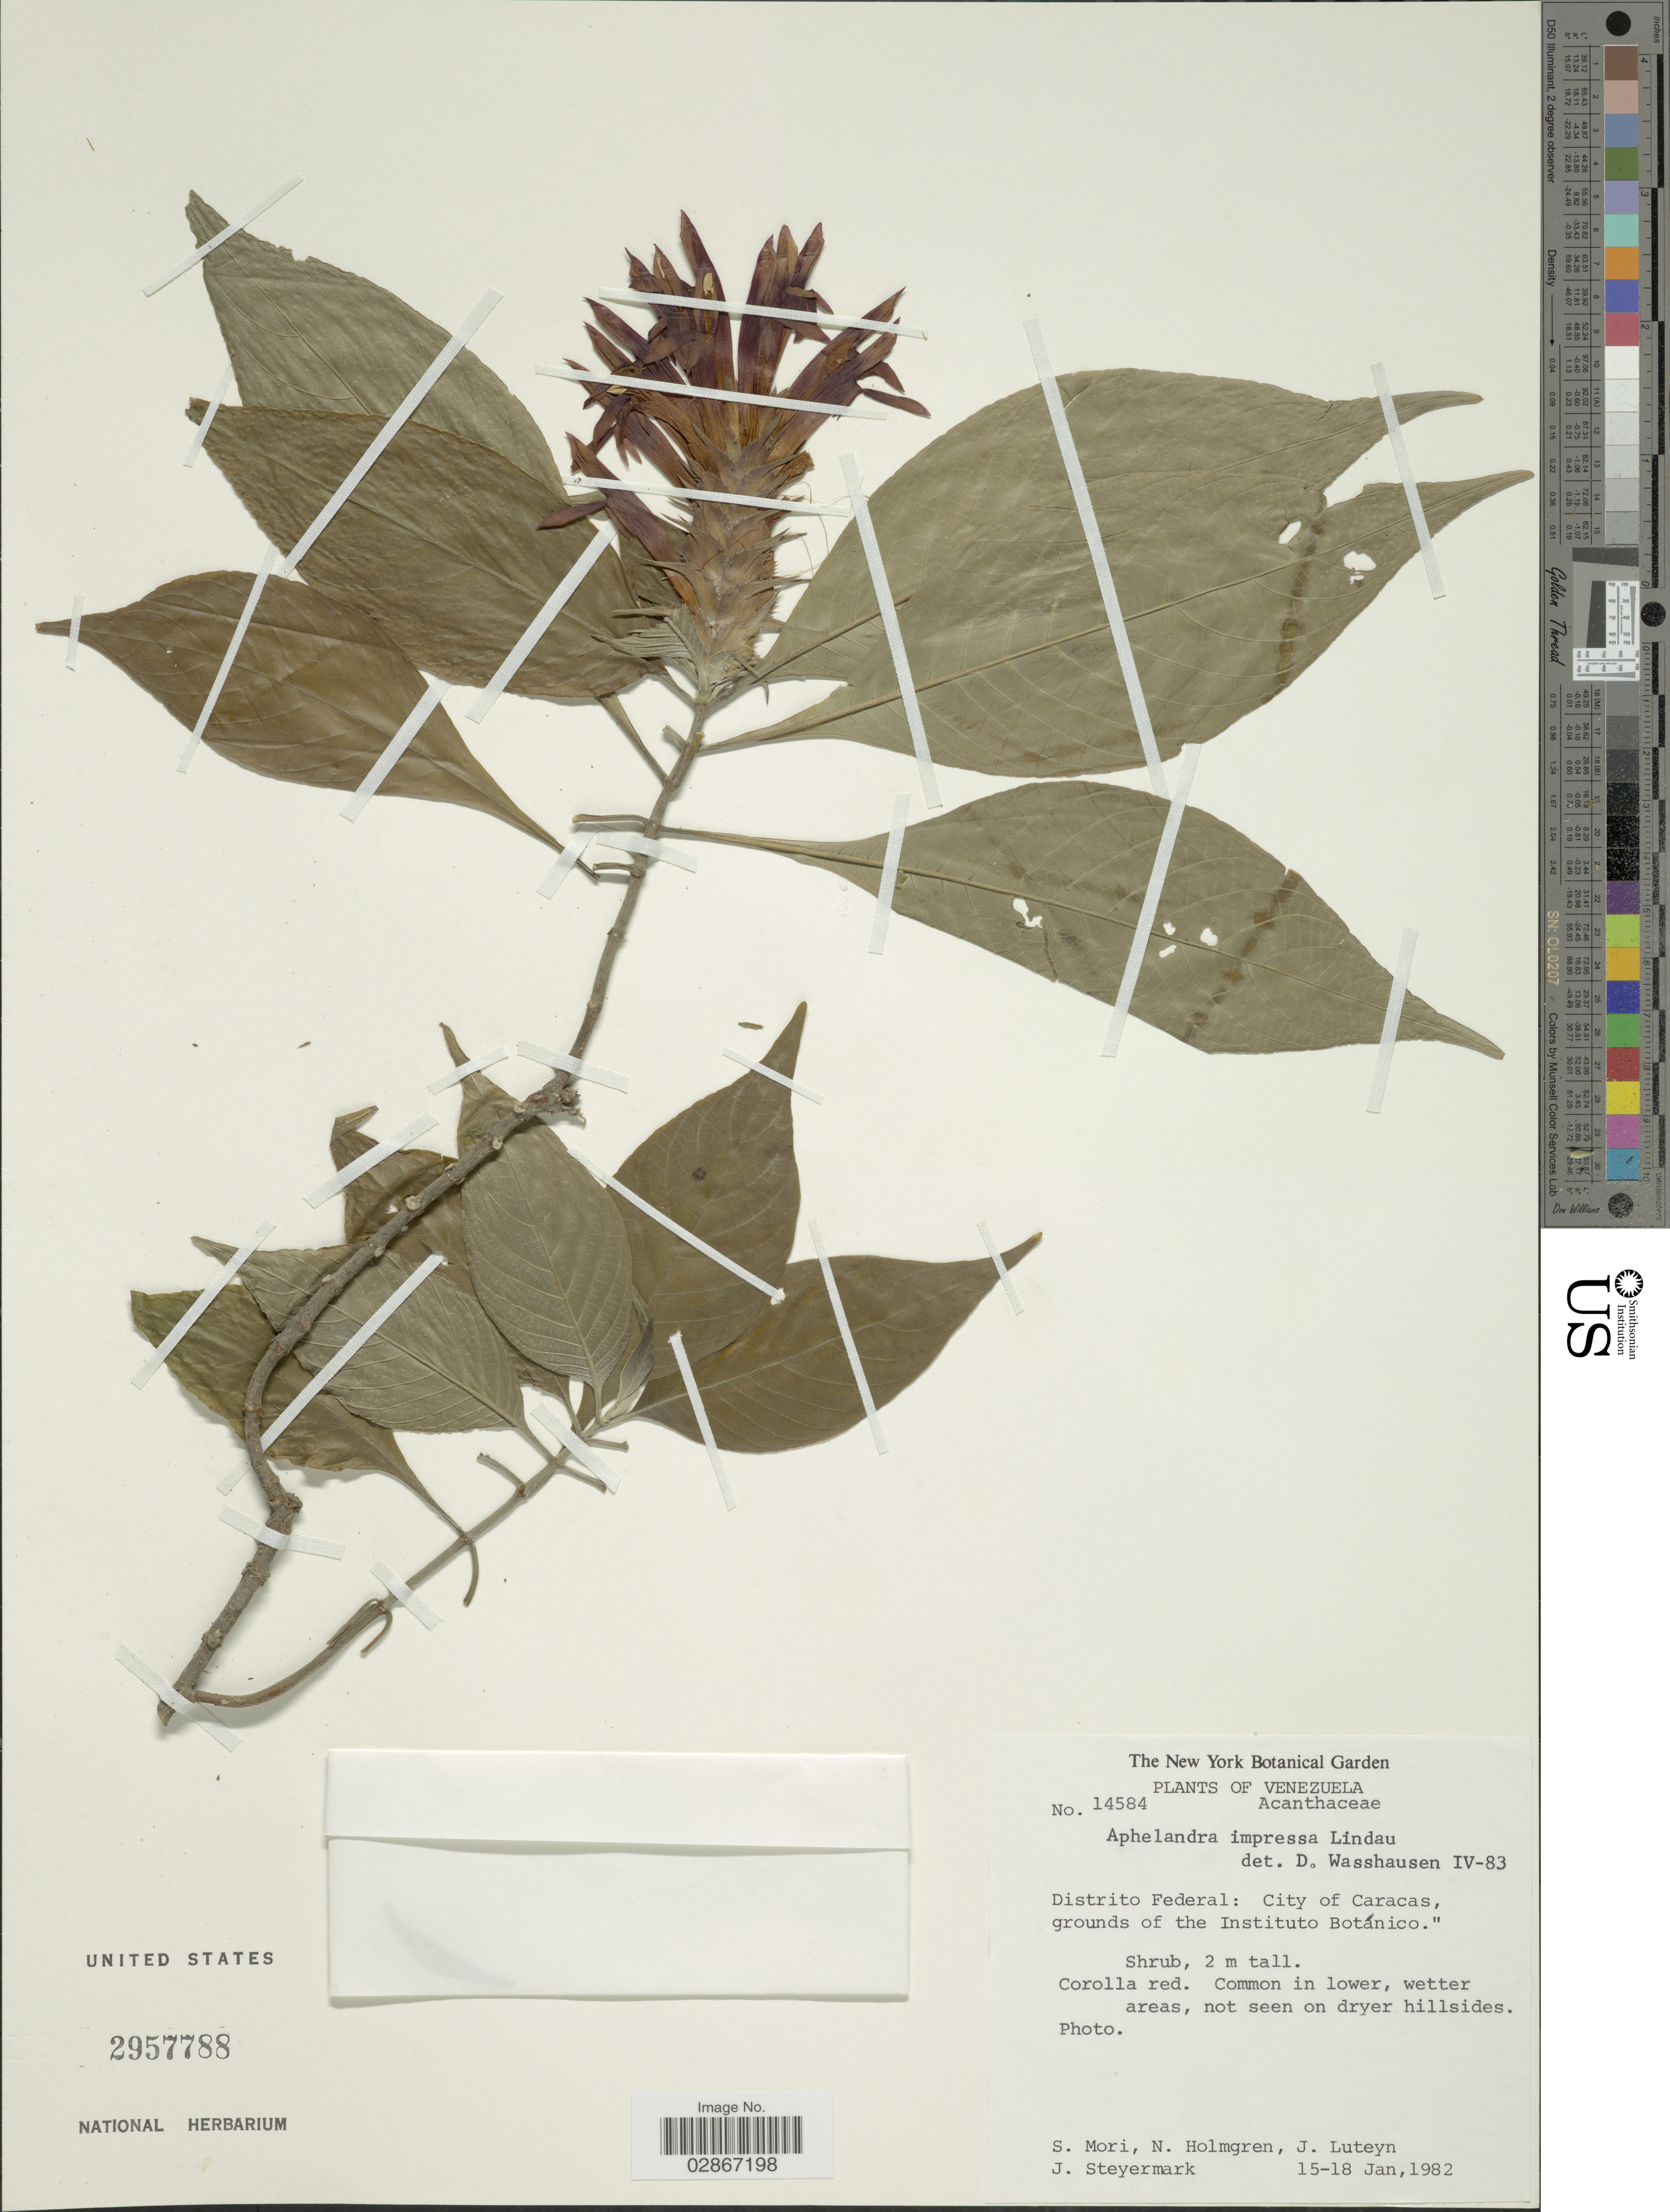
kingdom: Plantae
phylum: Tracheophyta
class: Magnoliopsida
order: Lamiales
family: Acanthaceae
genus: Aphelandra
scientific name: Aphelandra impressa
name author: Lindau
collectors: S. Mori, N. H. Holmgren, J. L. Luteyn & J. Steyermark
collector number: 14584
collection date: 1982-01-15/1982-01-18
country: Venezuela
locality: Distrito Federal: City of Caracas, grounds of the Instituto Botánico.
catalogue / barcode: US 2957788